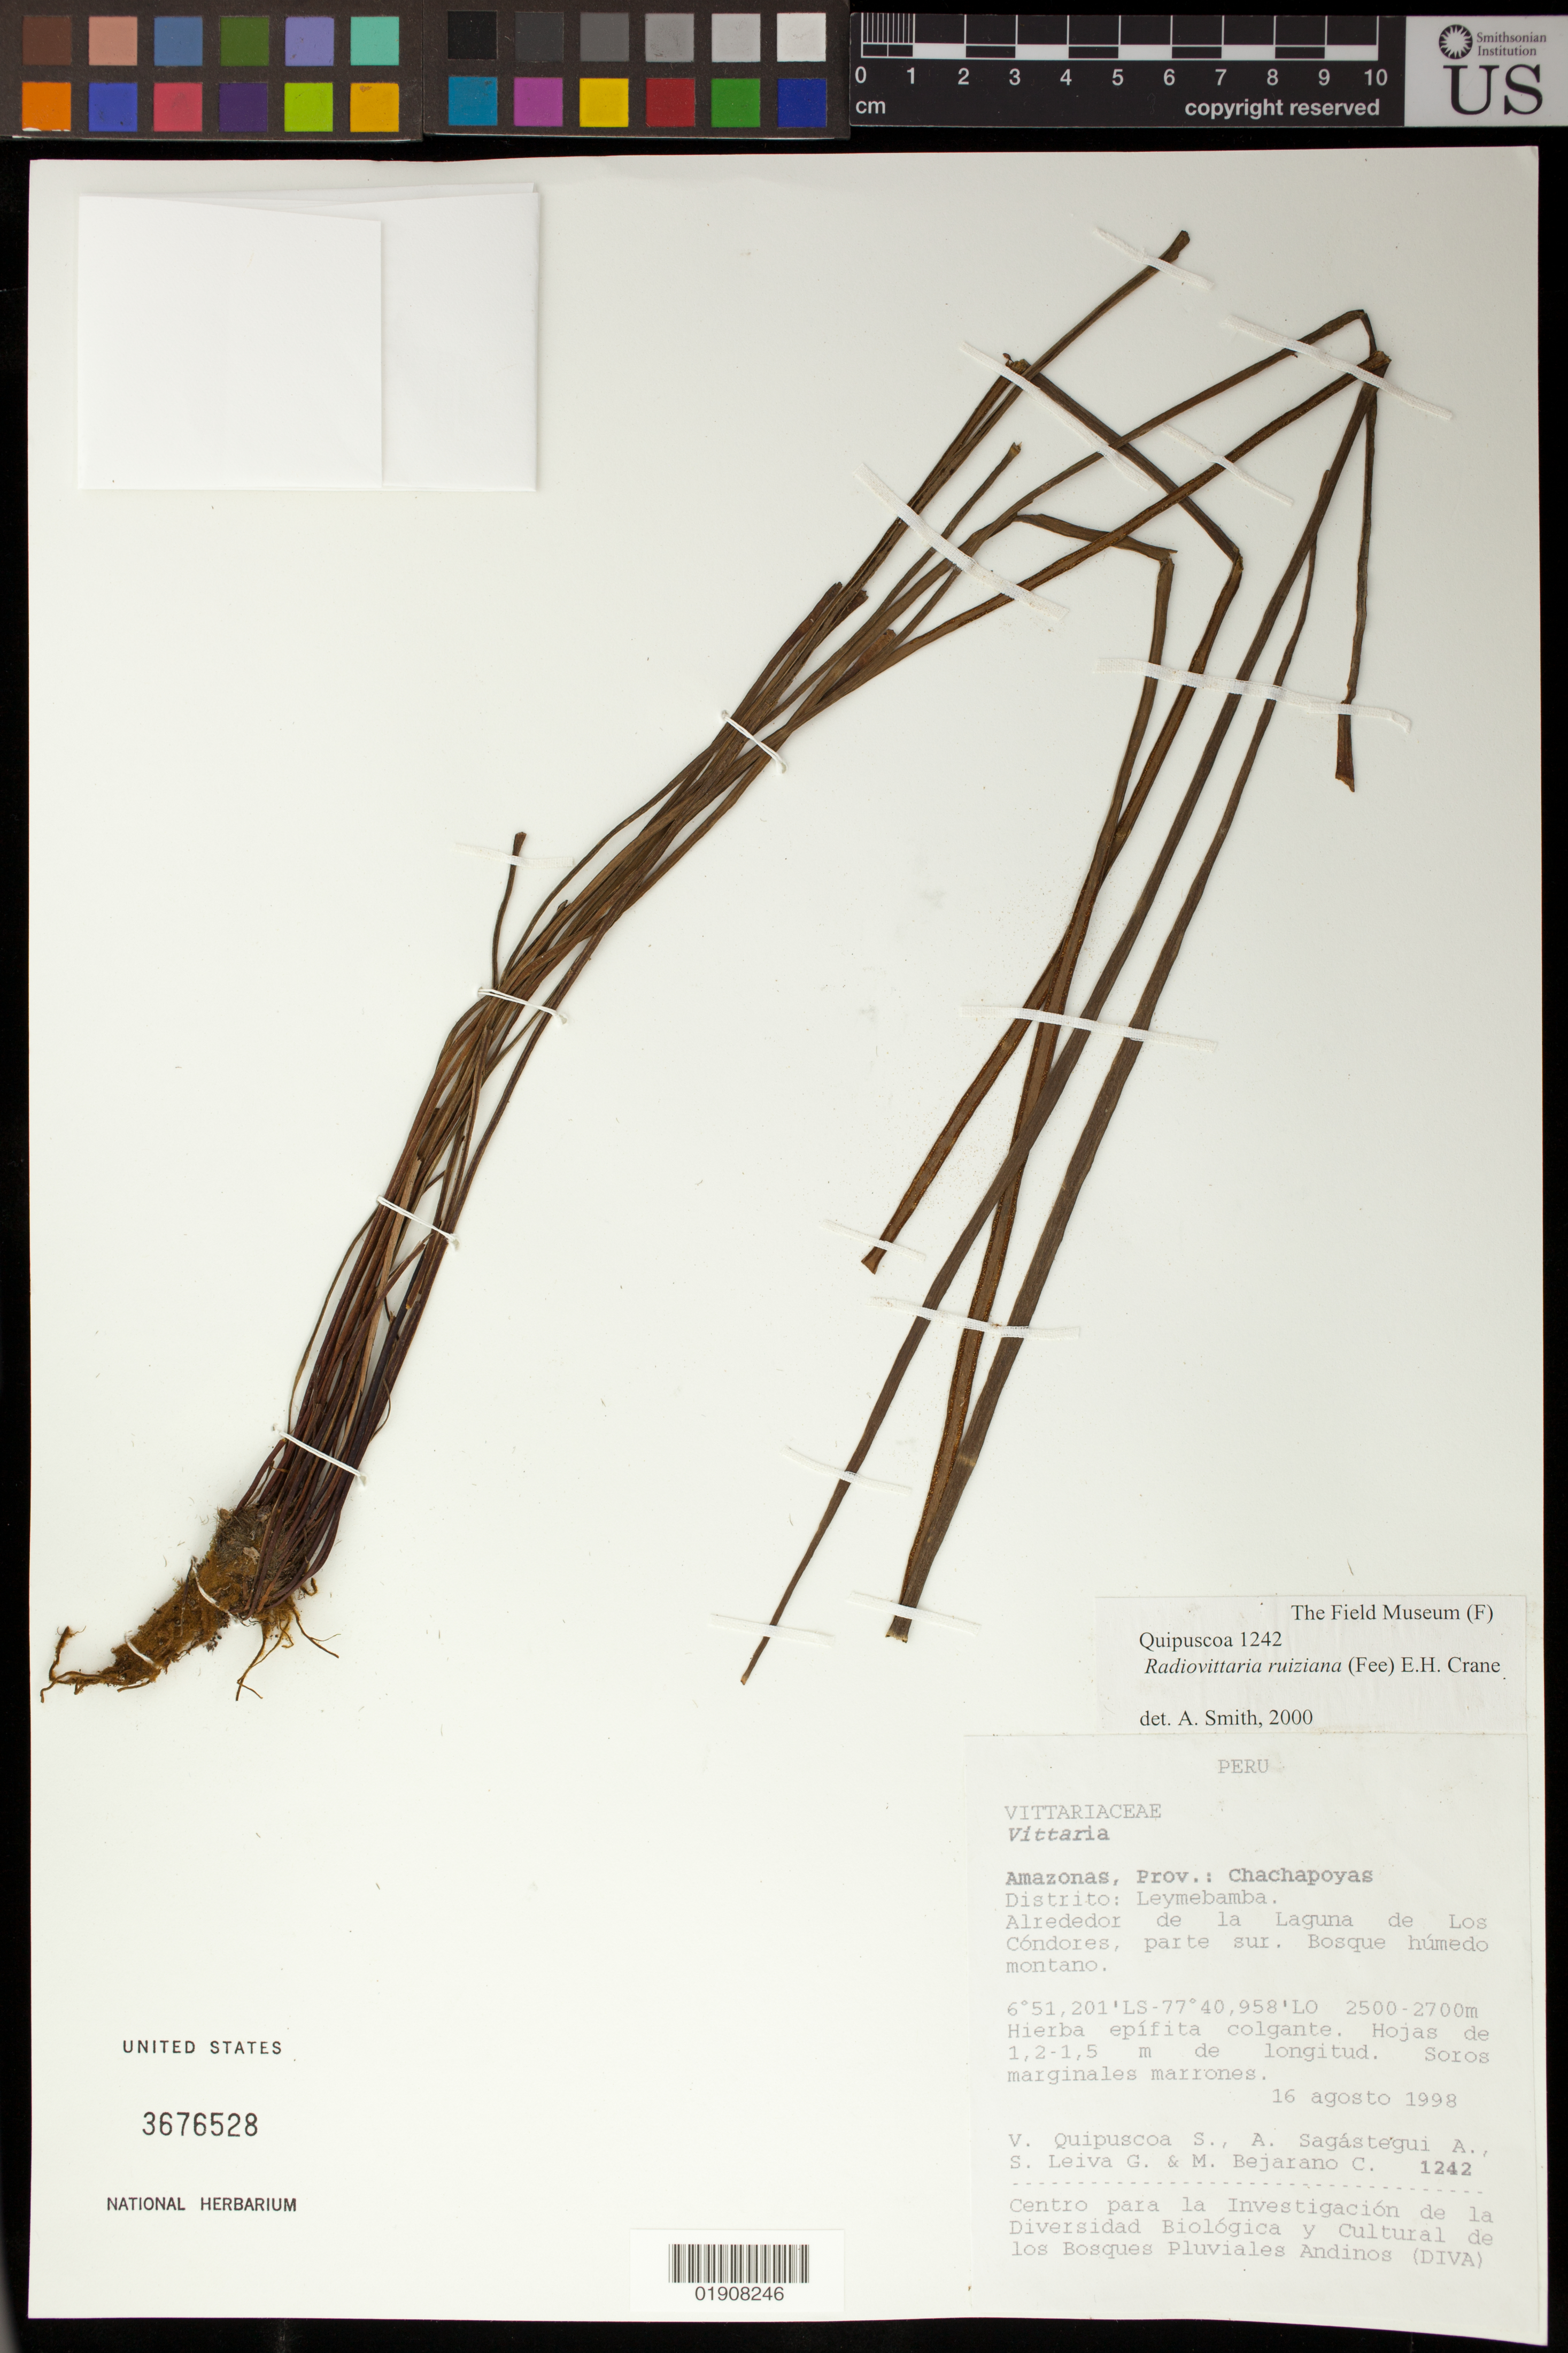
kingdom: Plantae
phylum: Tracheophyta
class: Polypodiopsida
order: Polypodiales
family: Pteridaceae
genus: Radiovittaria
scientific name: Radiovittaria ruiziana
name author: (Fée) E.H. Crane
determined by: Smith, A.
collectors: V. Quipuscoa S., A. Sagástegui A., S. Leiva G. & M. Bejarano C.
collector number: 1242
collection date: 1998-08-16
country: Peru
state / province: Amazonas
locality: Prov. Chachapoyas Distrito: Leymebamba, Alrededor de la Laguna de Los Cóndores, parte sur. Bosque húmedo montano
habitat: Bosque humedo montano.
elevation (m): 2500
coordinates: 6 51.201 S, 77 40.958 E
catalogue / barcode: US 3676528